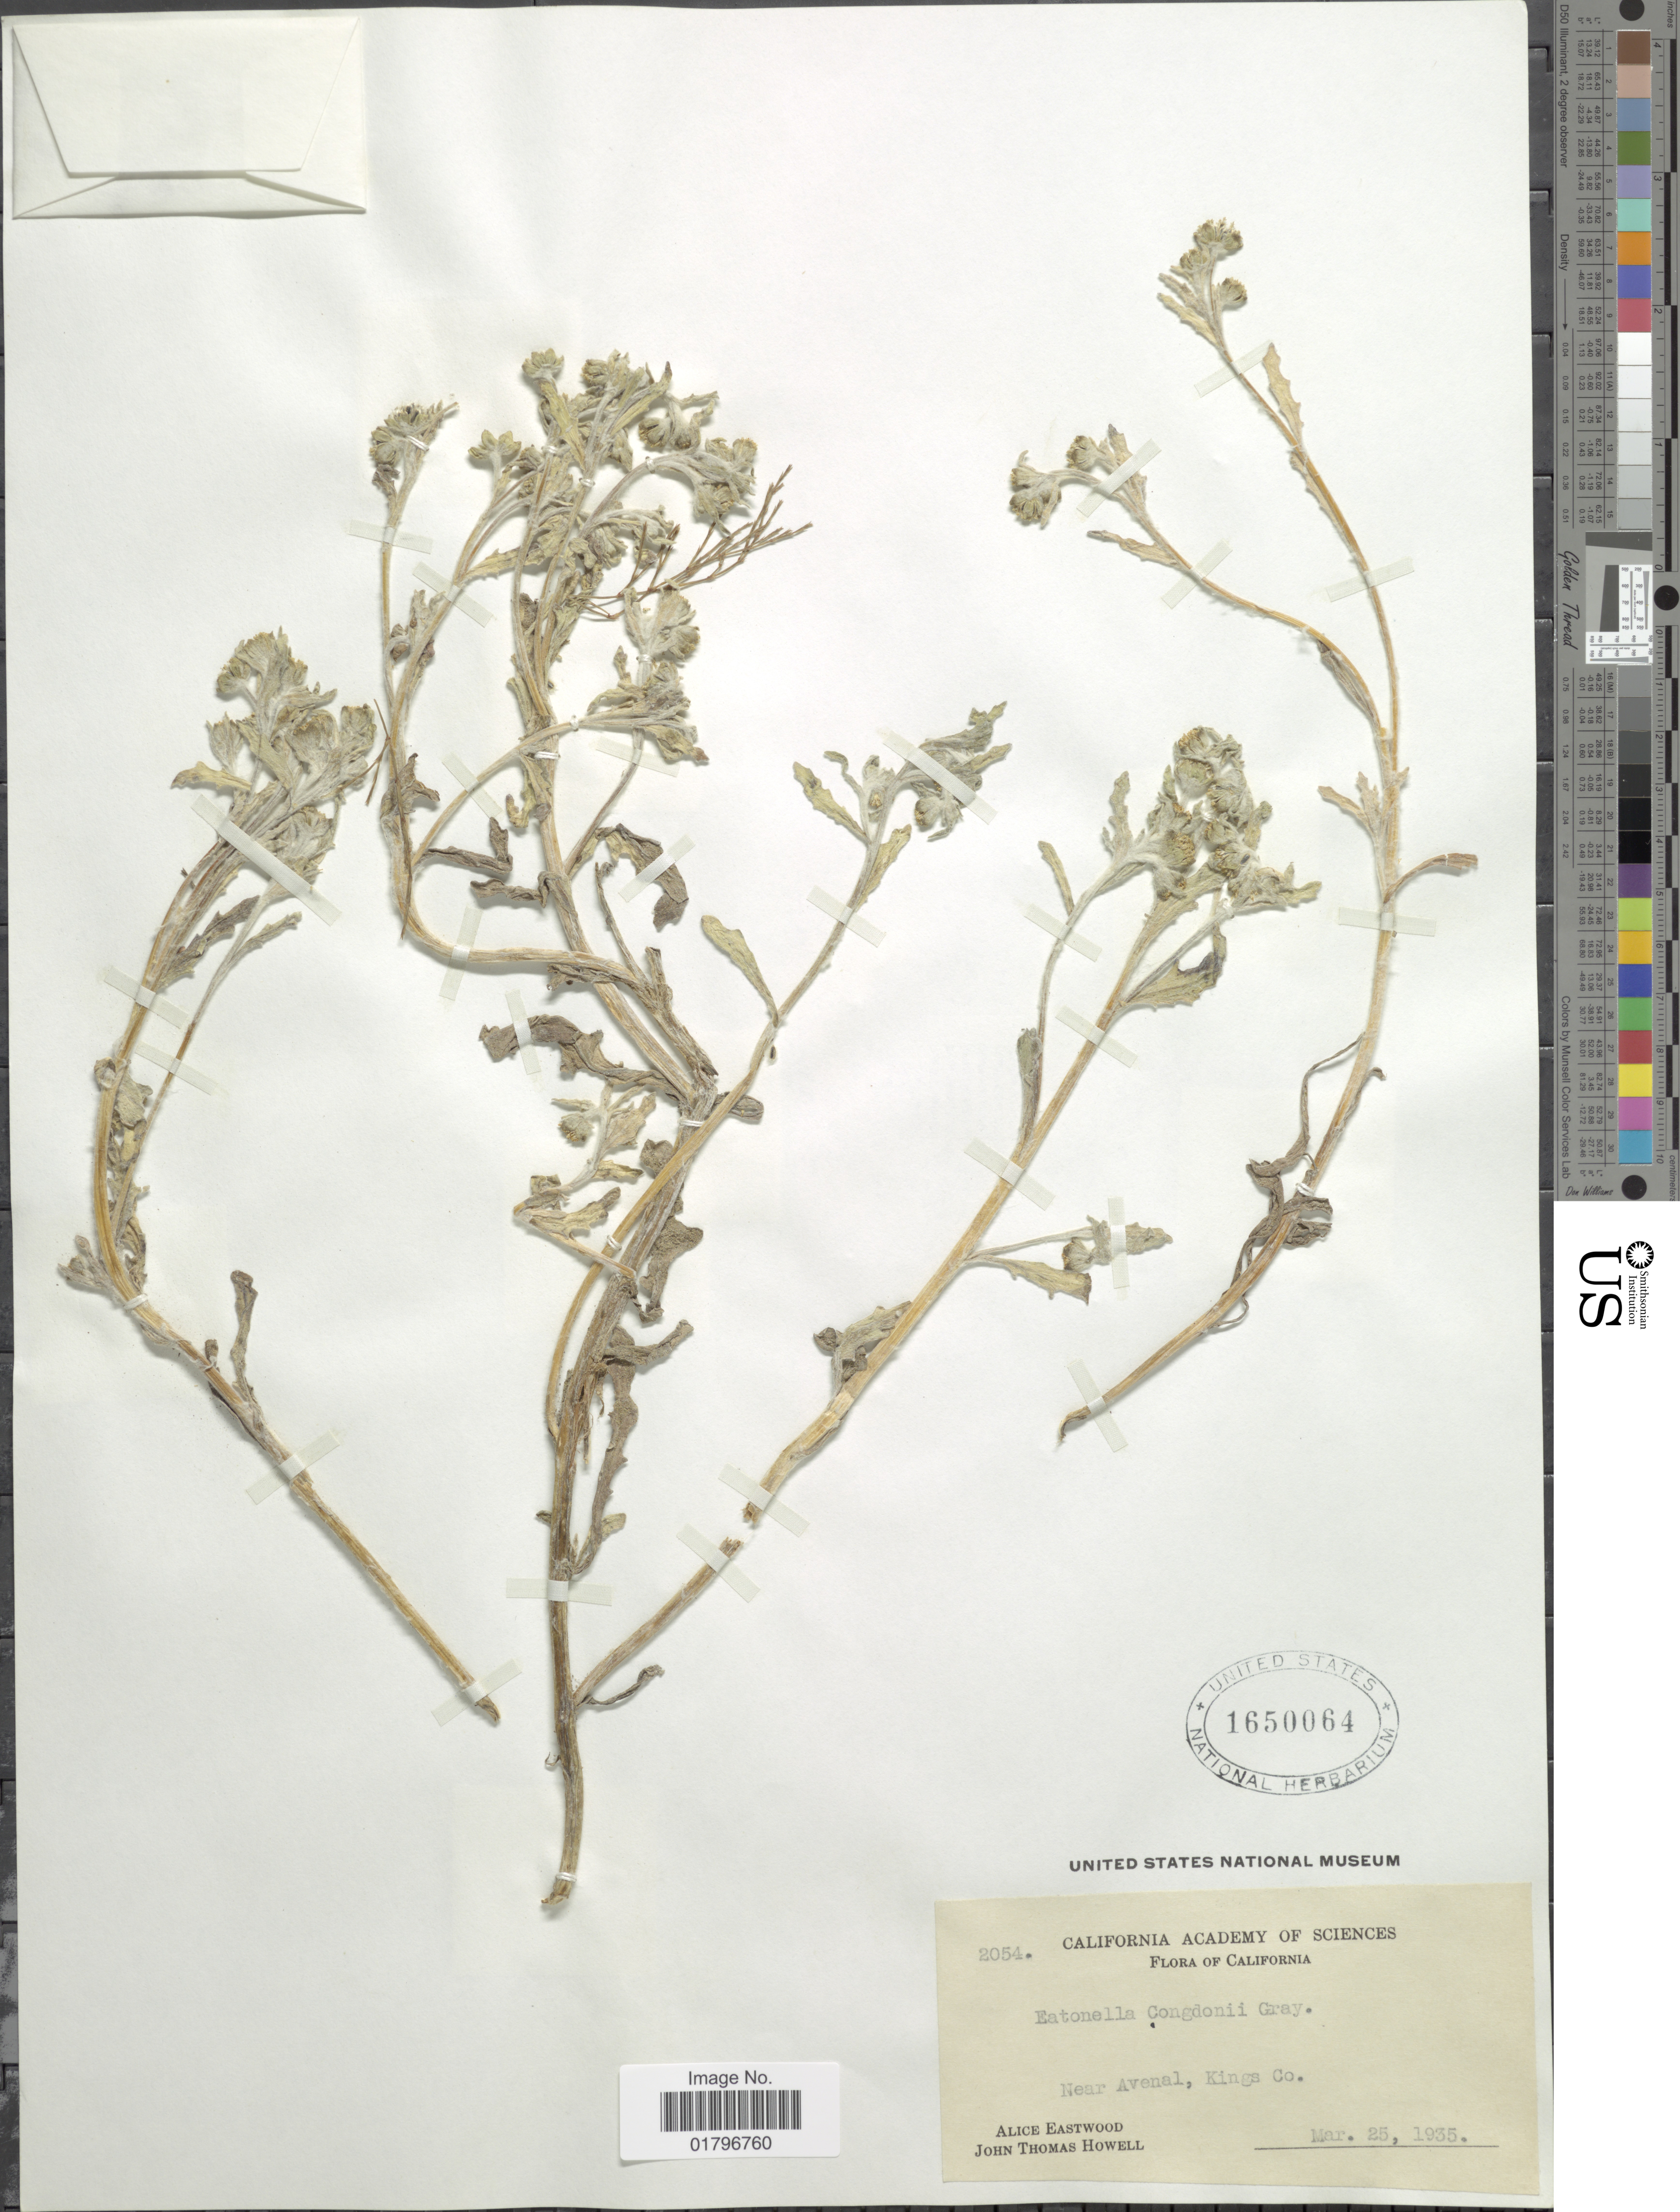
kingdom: Plantae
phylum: Tracheophyta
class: Magnoliopsida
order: Asterales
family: Asteraceae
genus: Eatonella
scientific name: Eatonella congdonii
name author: A. Gray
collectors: A. Eastwood & J. T. Howell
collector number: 2054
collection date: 1935-03-25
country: United States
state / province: California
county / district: Kings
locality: Near Avenal, Kings Co.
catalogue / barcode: US 1650064